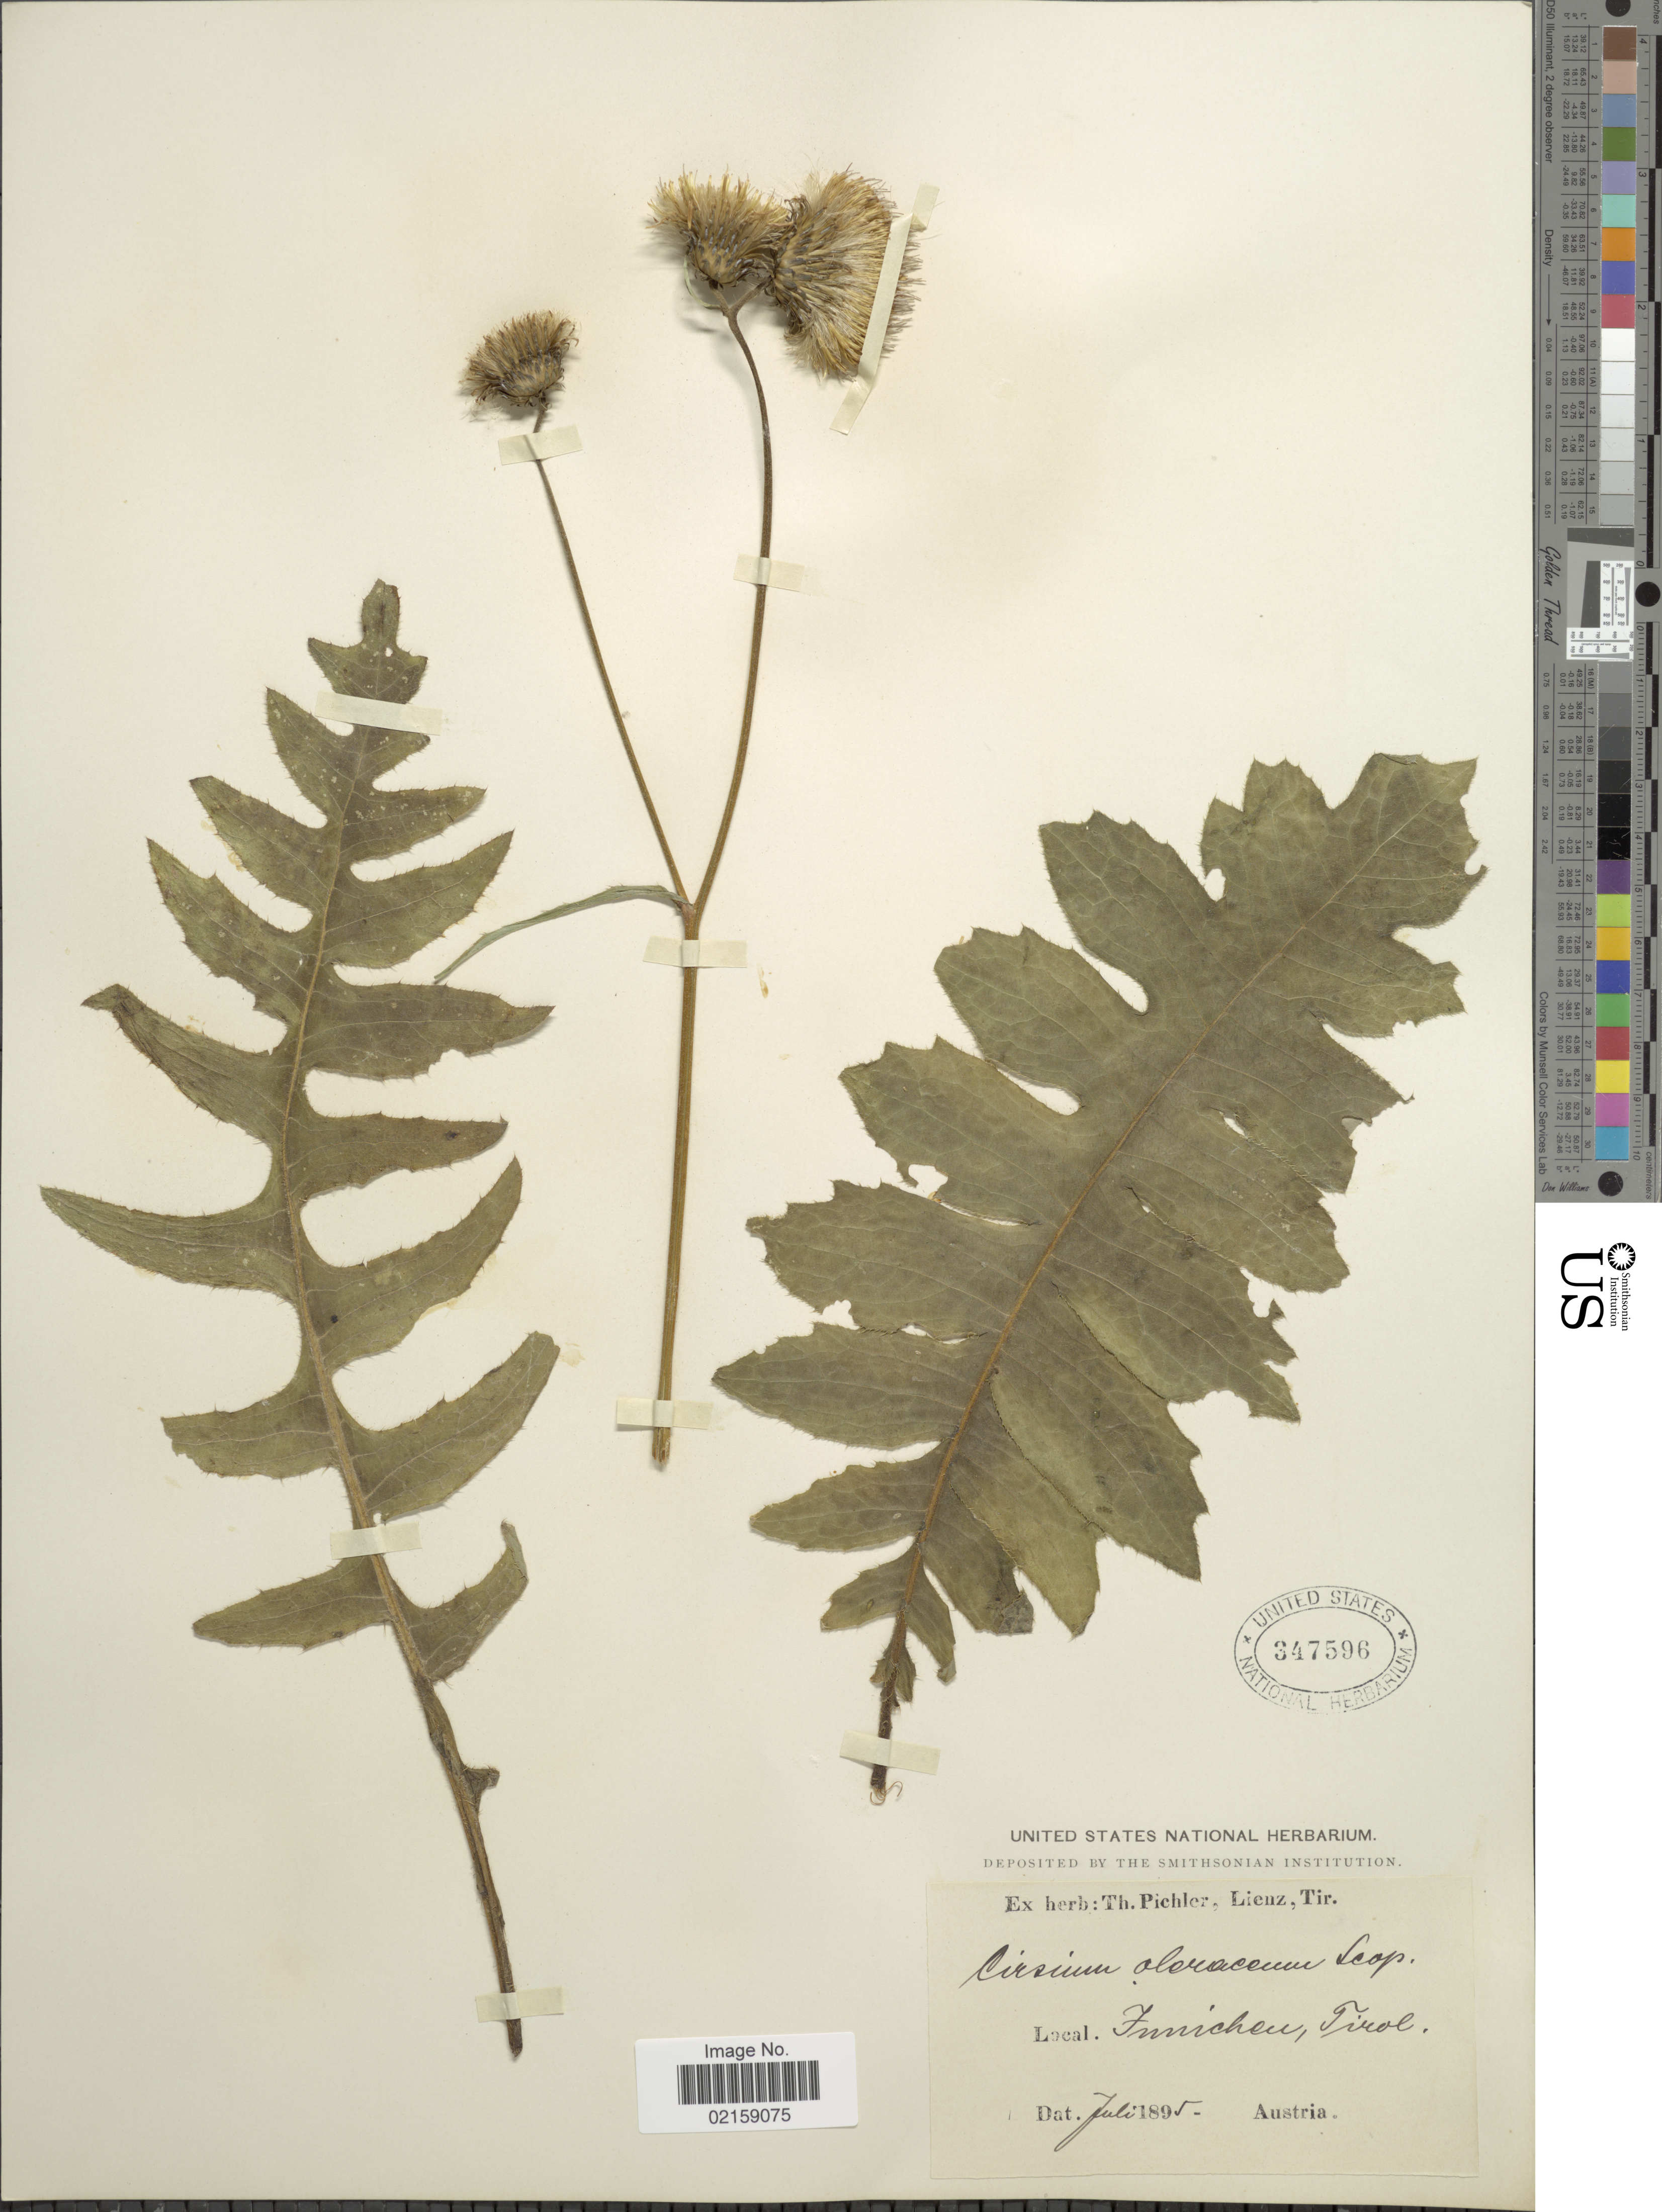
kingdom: Plantae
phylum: Tracheophyta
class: Magnoliopsida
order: Asterales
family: Asteraceae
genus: Cirsium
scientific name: Cirsium oleraceum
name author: (L.) Scop.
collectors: ex herb. T. Pichler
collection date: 1895-07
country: Austria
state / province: Tirol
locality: Tunicheu [interpreted].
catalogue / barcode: US 347596